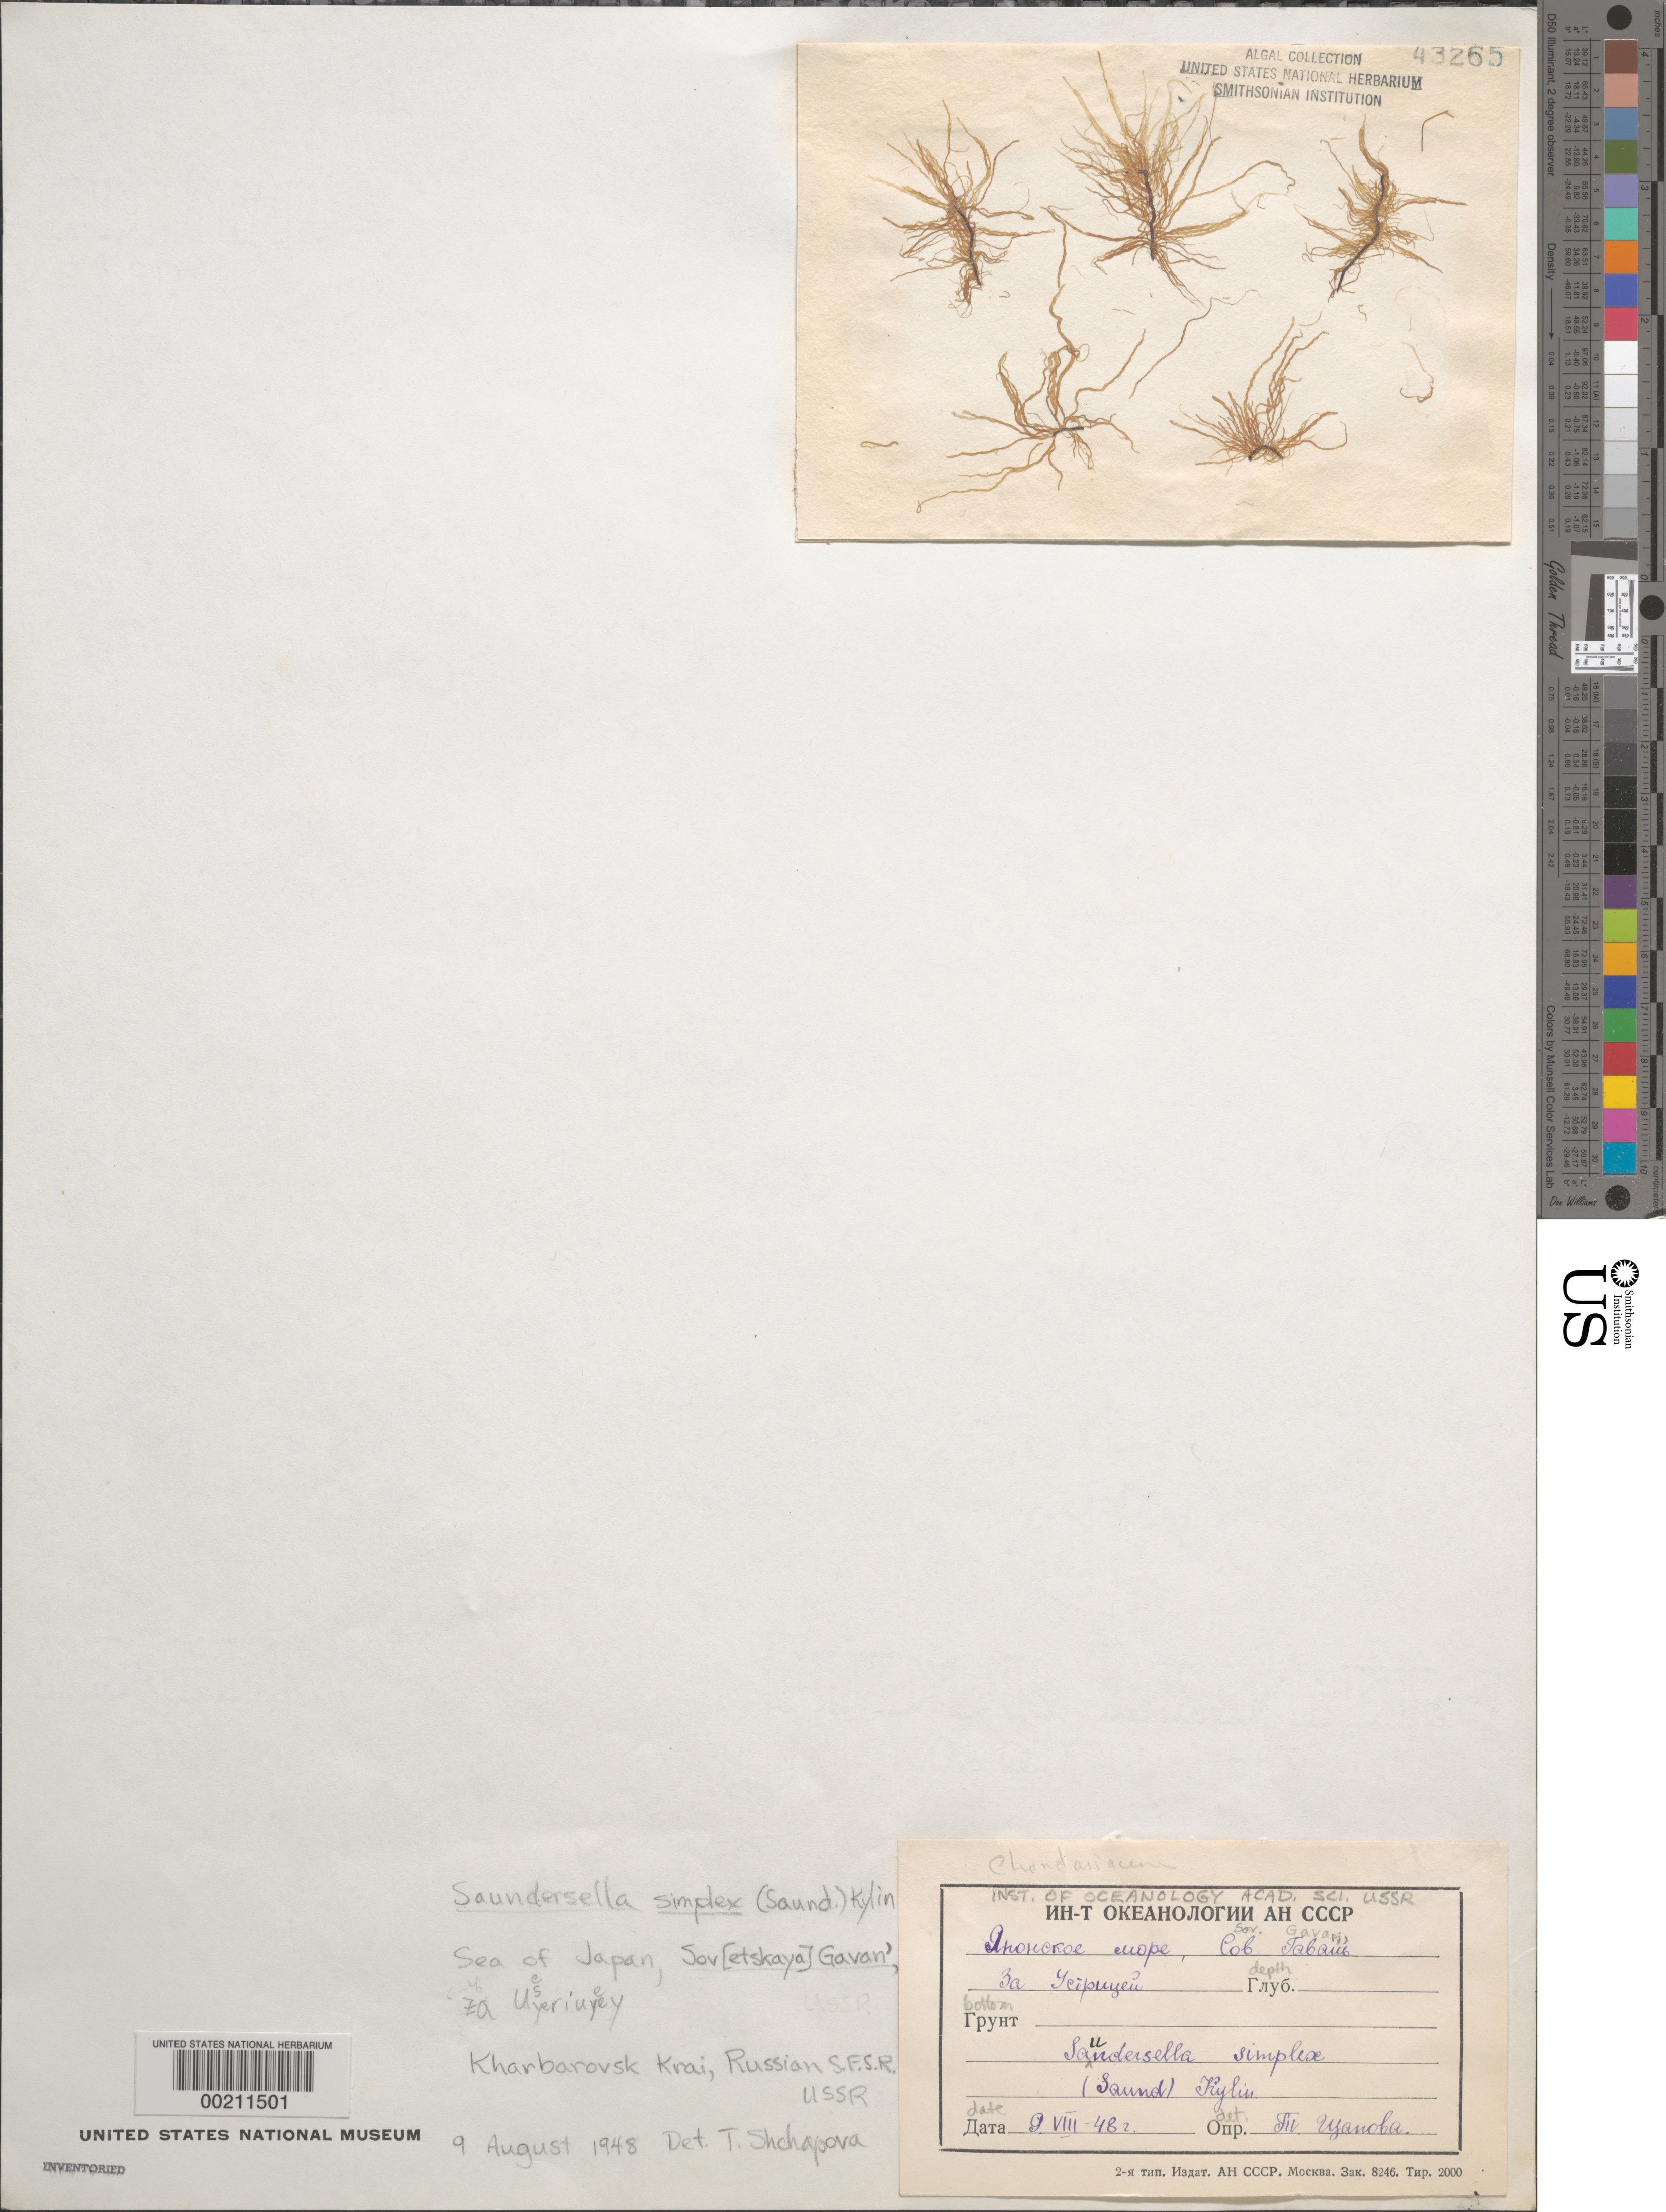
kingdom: Chromista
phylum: Ochrophyta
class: Phaeophyceae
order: Ectocarpales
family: Chordariaceae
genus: Saundersella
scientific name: Saundersella simplex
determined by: Shchapova, T.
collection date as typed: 09 Aug 1948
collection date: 1948-08-09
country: Russian Federation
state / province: Khabarovsk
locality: Sea of Japan, Sovetskaya Gavan'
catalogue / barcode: US 43265